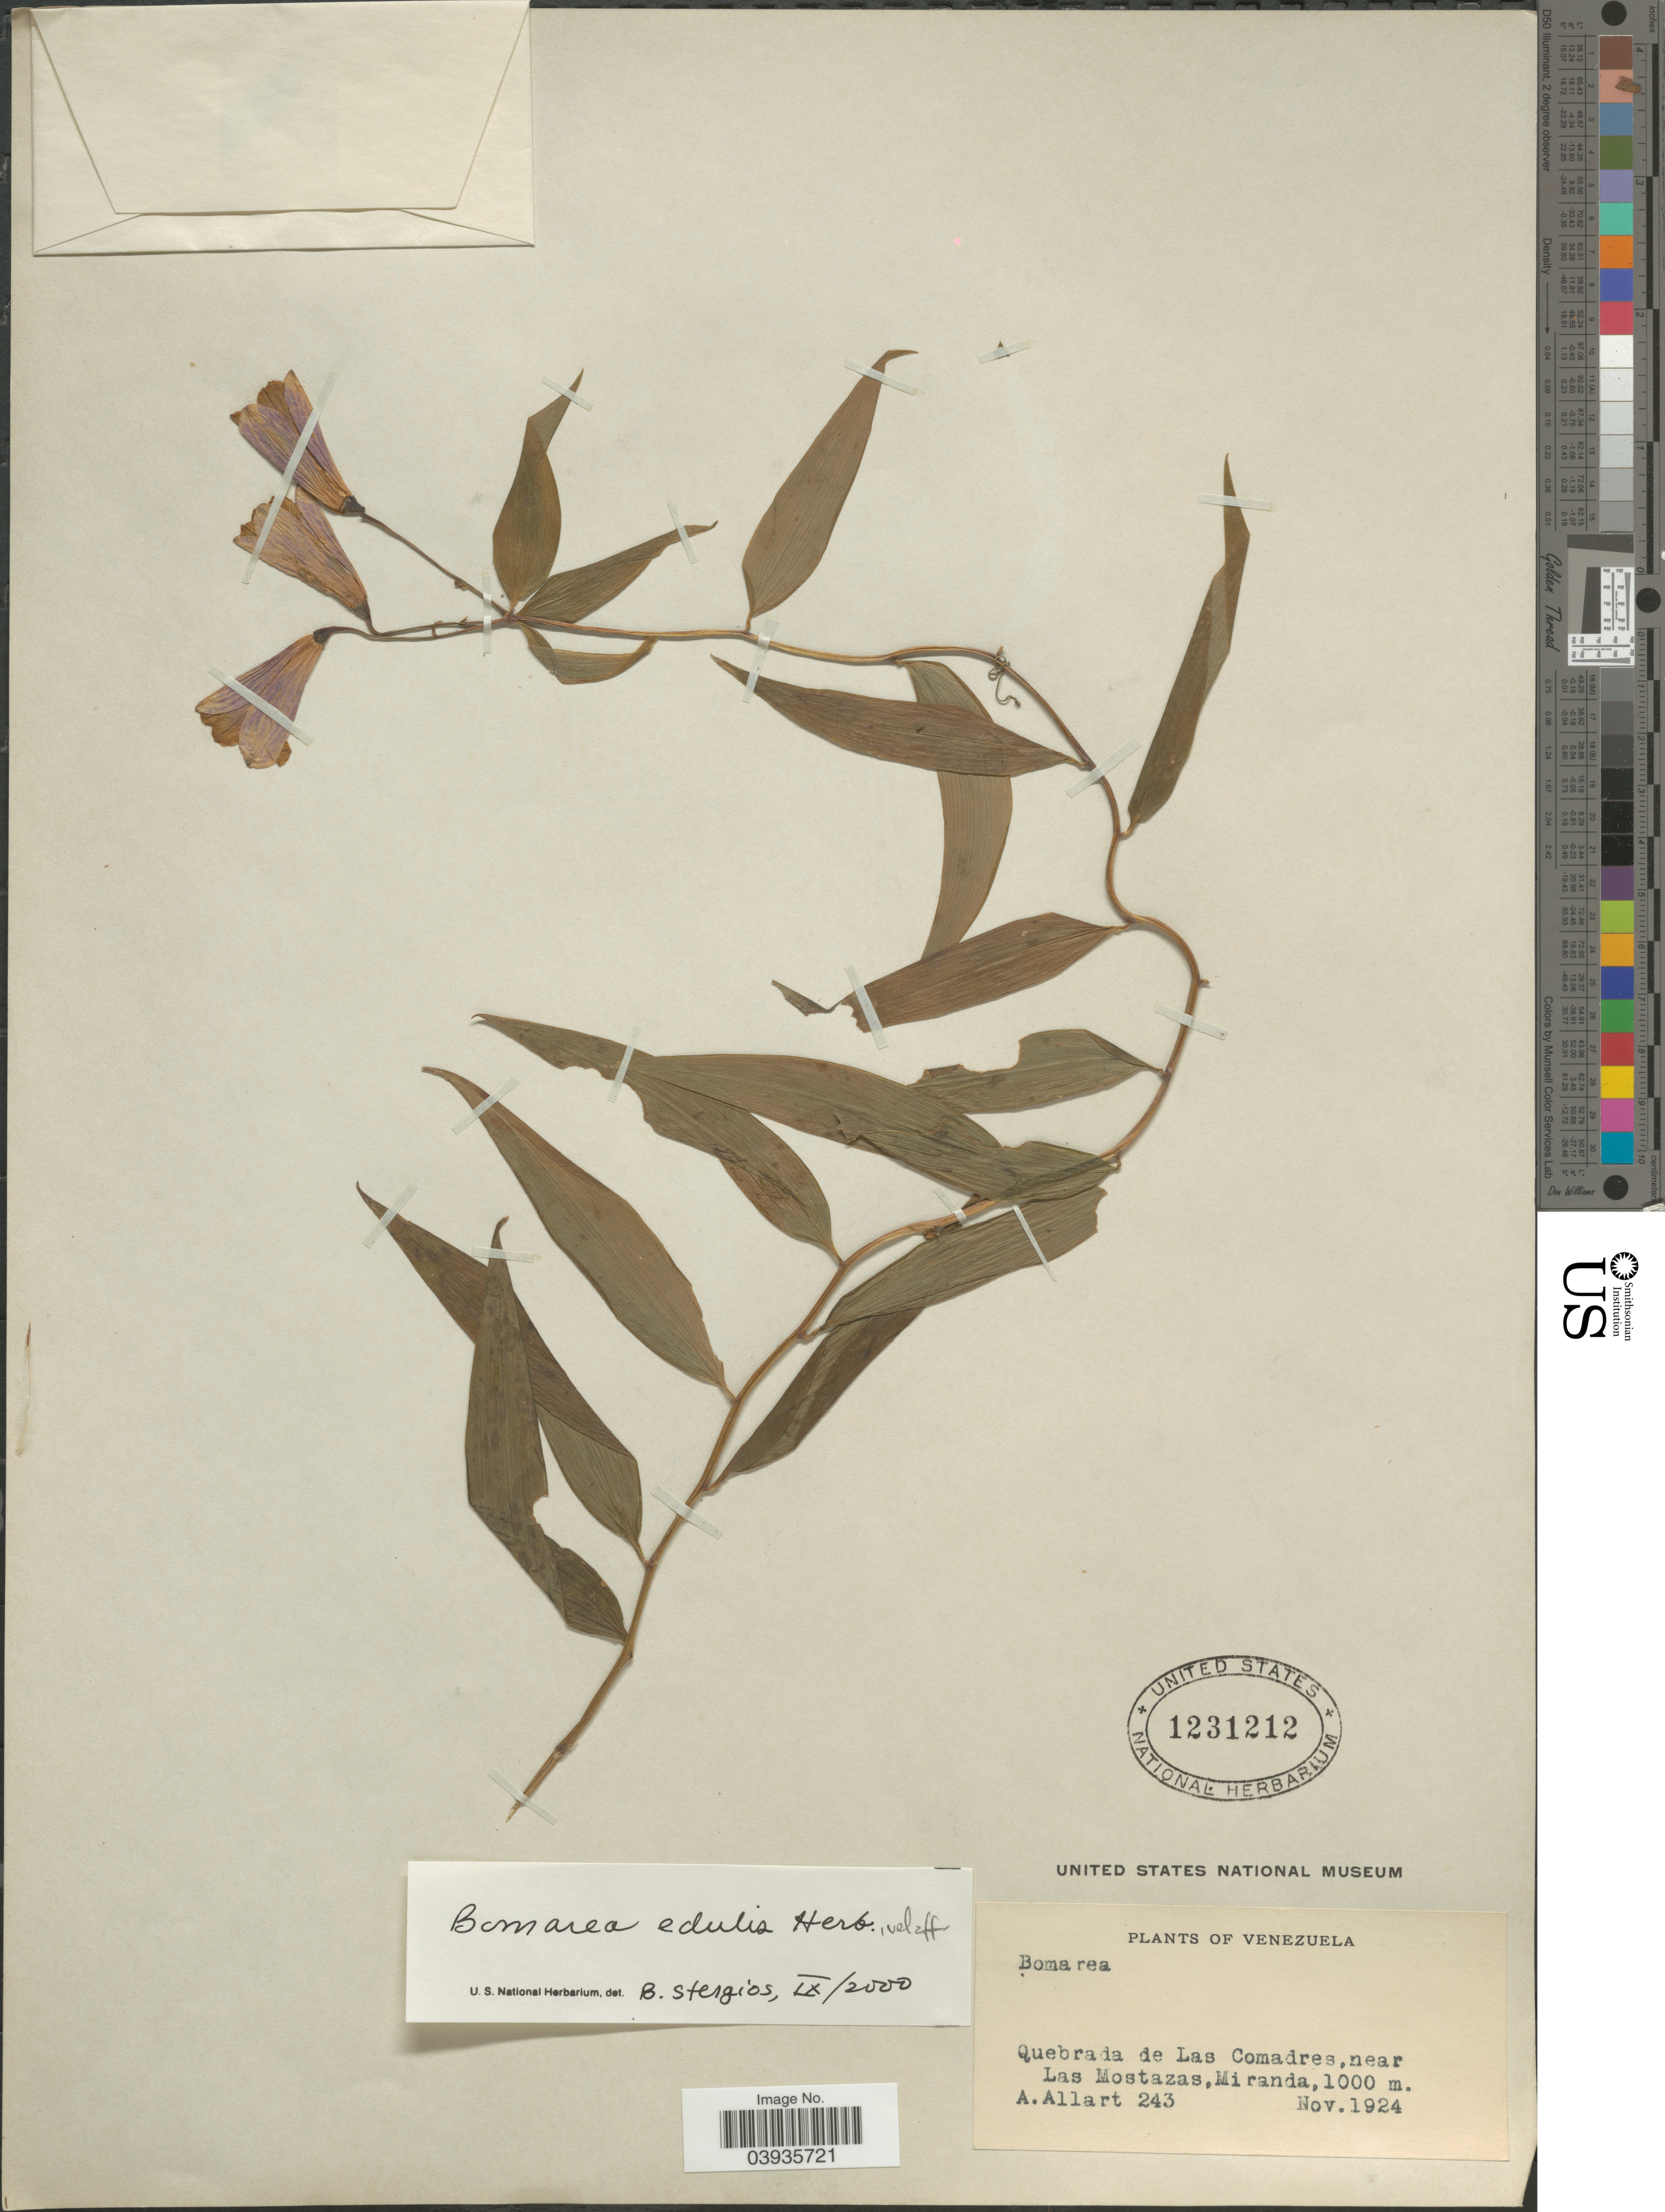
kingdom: Plantae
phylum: Tracheophyta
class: Liliopsida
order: Liliales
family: Alstroemeriaceae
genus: Bomarea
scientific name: Bomarea edulis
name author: (Tussac) Herb.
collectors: A. Allart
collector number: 243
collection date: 1924-11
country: Venezuela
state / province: Miranda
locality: Quebrada de Las Comadres, near Las Mostazas.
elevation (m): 1000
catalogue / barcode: US 1231212